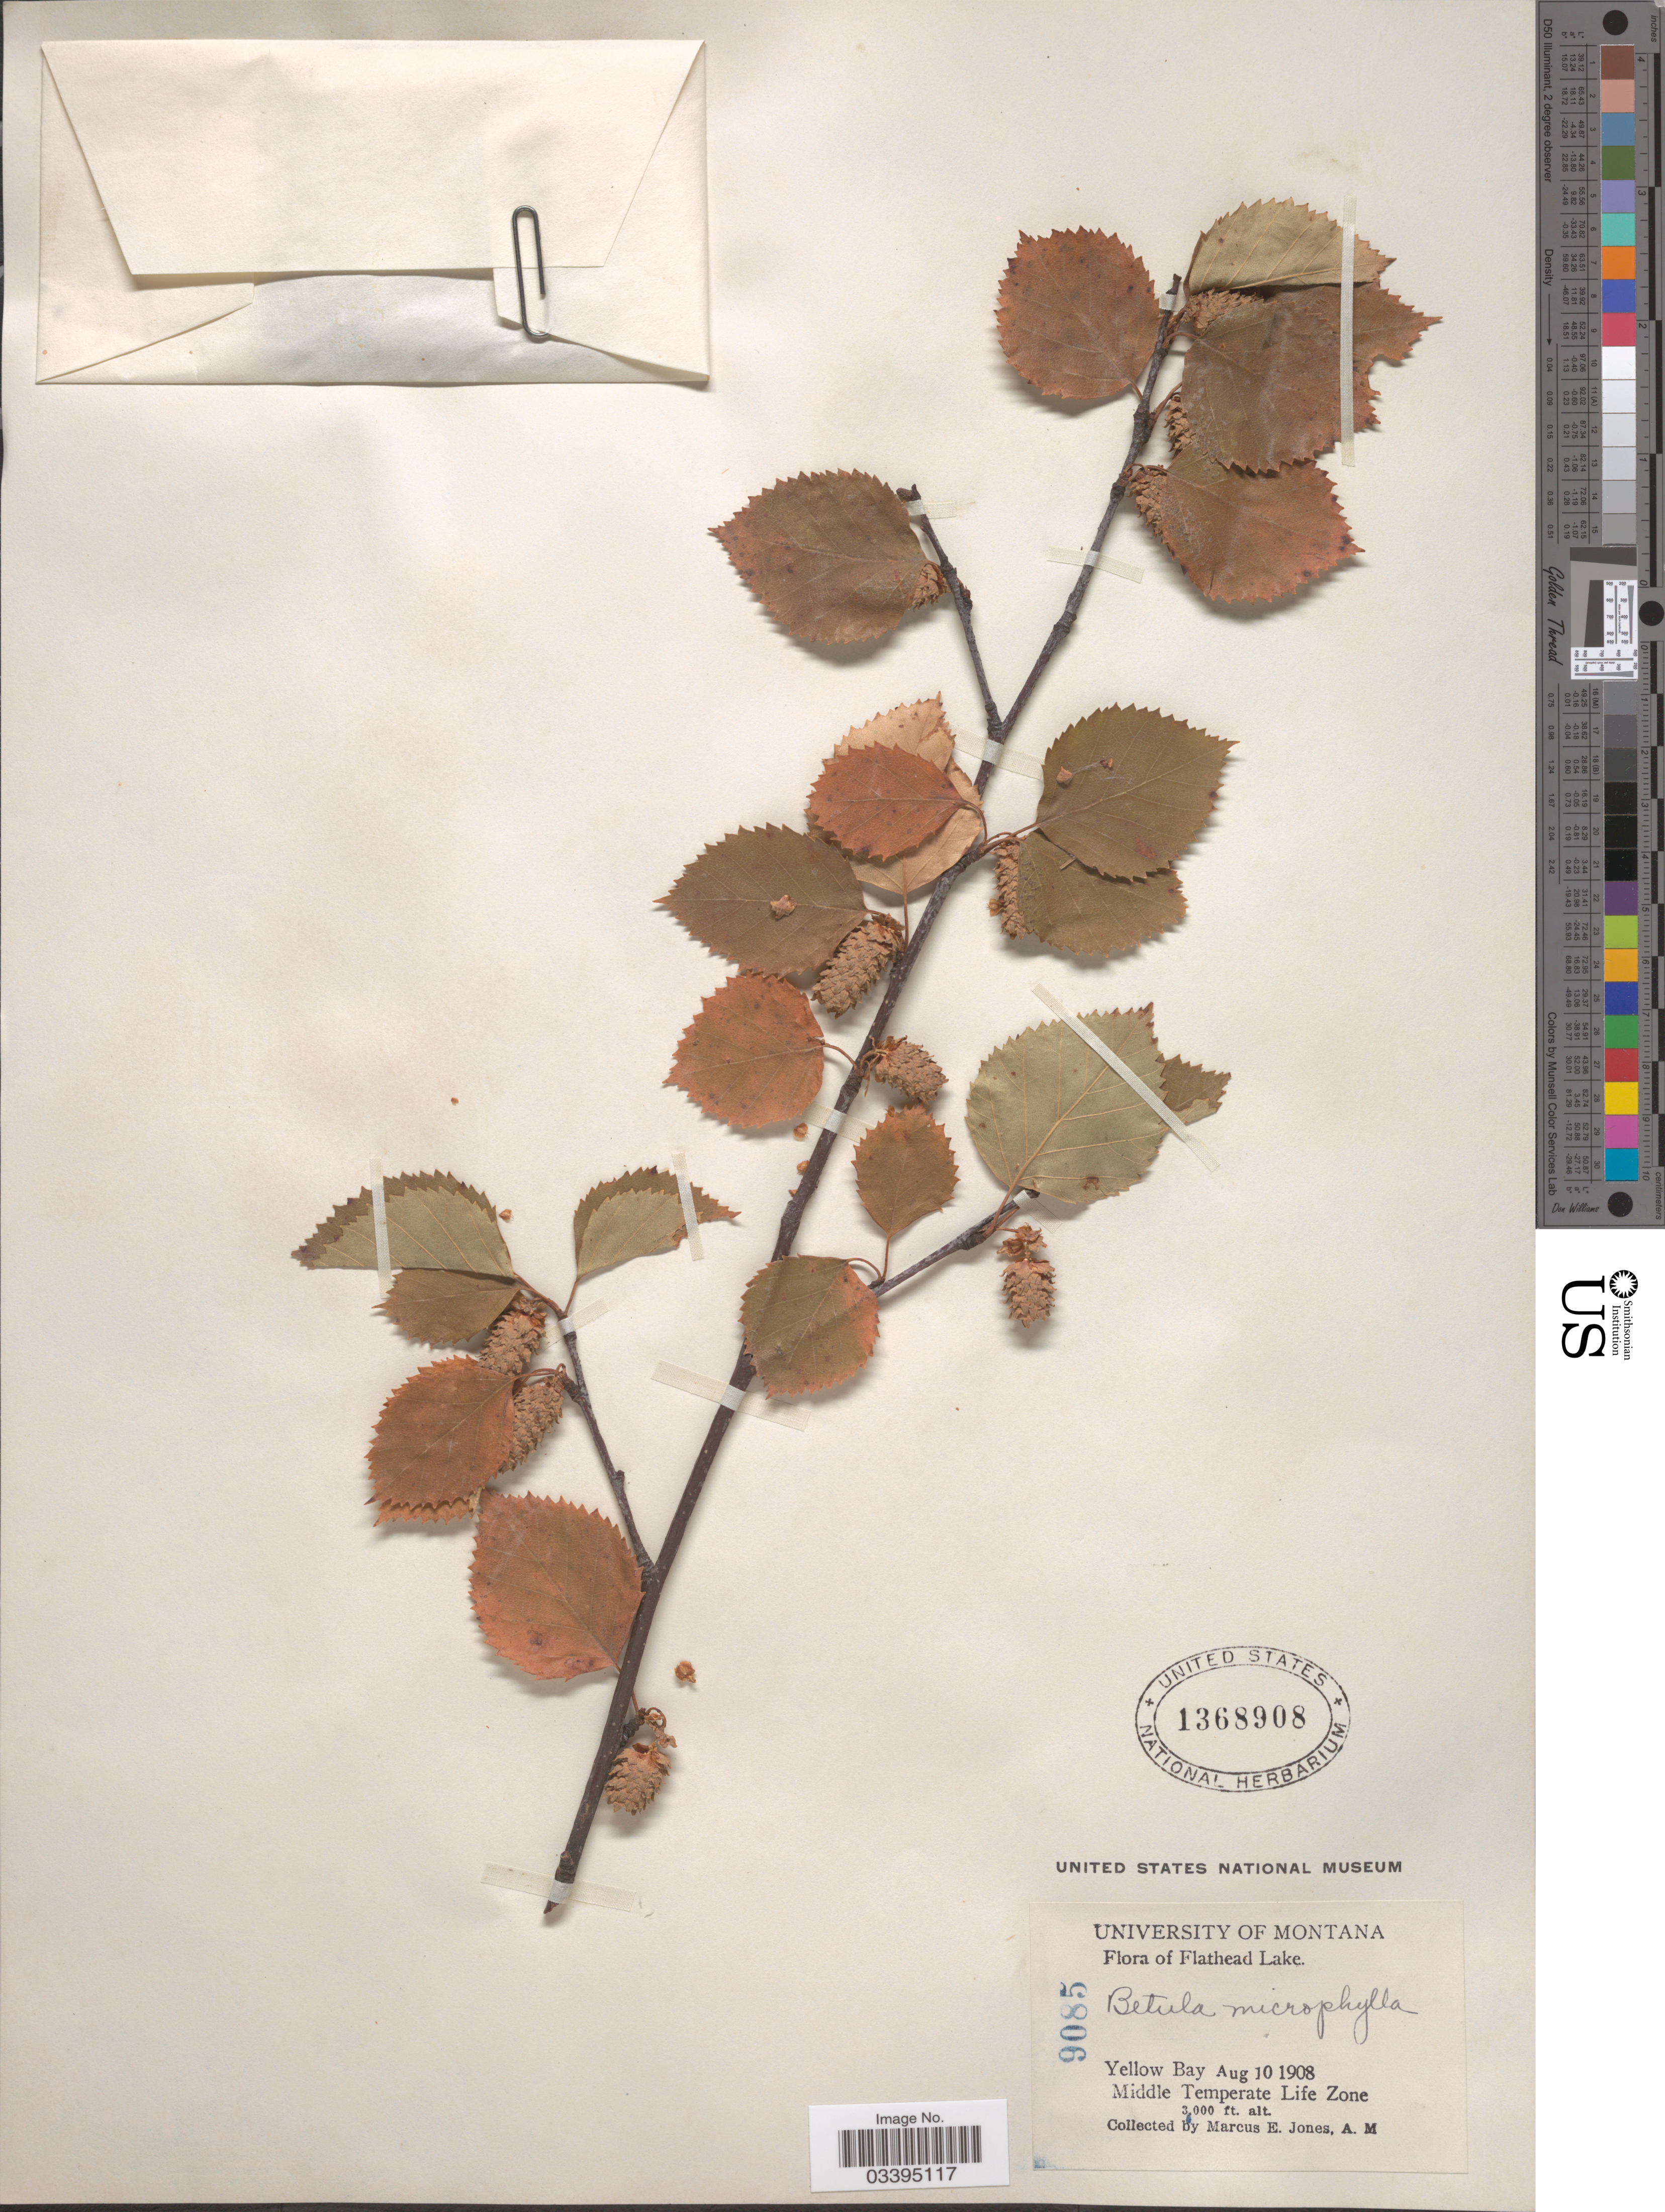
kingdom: Plantae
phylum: Tracheophyta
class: Magnoliopsida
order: Fagales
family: Betulaceae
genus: Betula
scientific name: Betula fontinalis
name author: Sarg.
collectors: M. E. Jones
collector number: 9085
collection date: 1908-08-10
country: United States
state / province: Montana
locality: Flathead of Lake. Yellow Bay. Middle Temperate Life Zone.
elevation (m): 914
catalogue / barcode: US 1368908